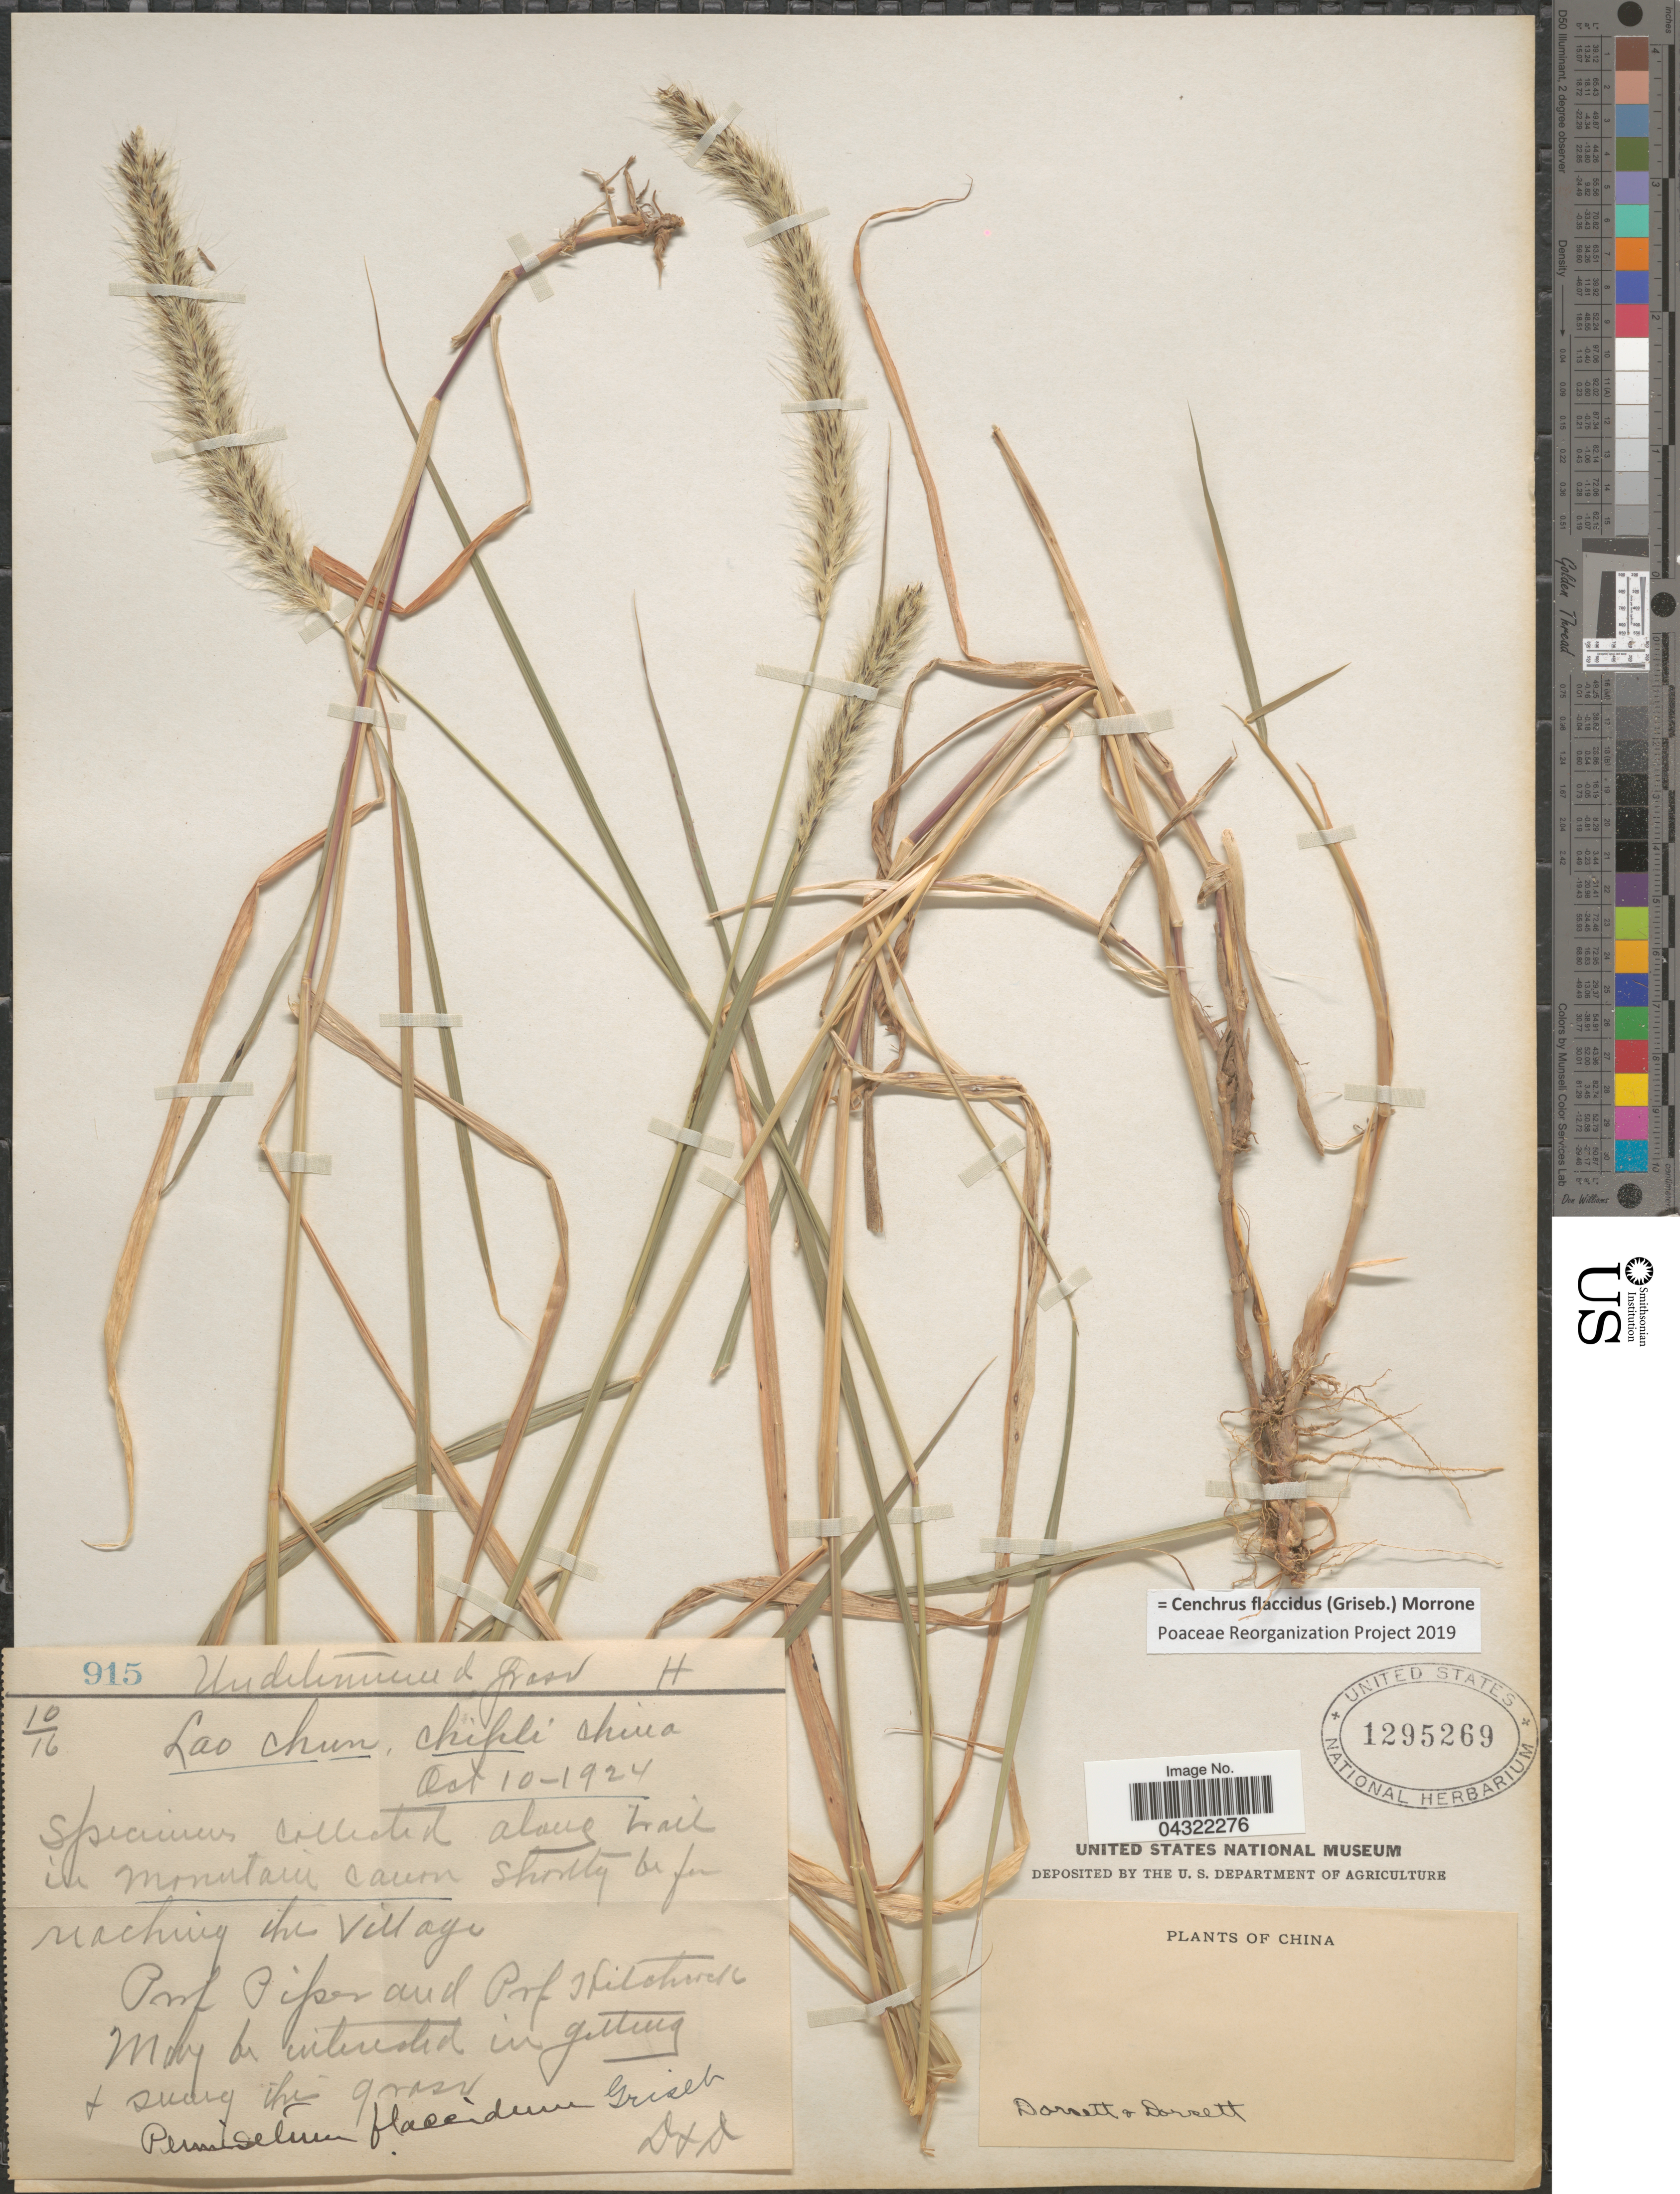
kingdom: Plantae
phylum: Tracheophyta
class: Liliopsida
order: Poales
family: Poaceae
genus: Cenchrus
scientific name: Cenchrus flaccidus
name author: (Griseb.) Morrone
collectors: Piper & -- Hitchcock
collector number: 915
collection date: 1924-10-10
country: China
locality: Lao chun, Chifli.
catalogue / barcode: US 1295269